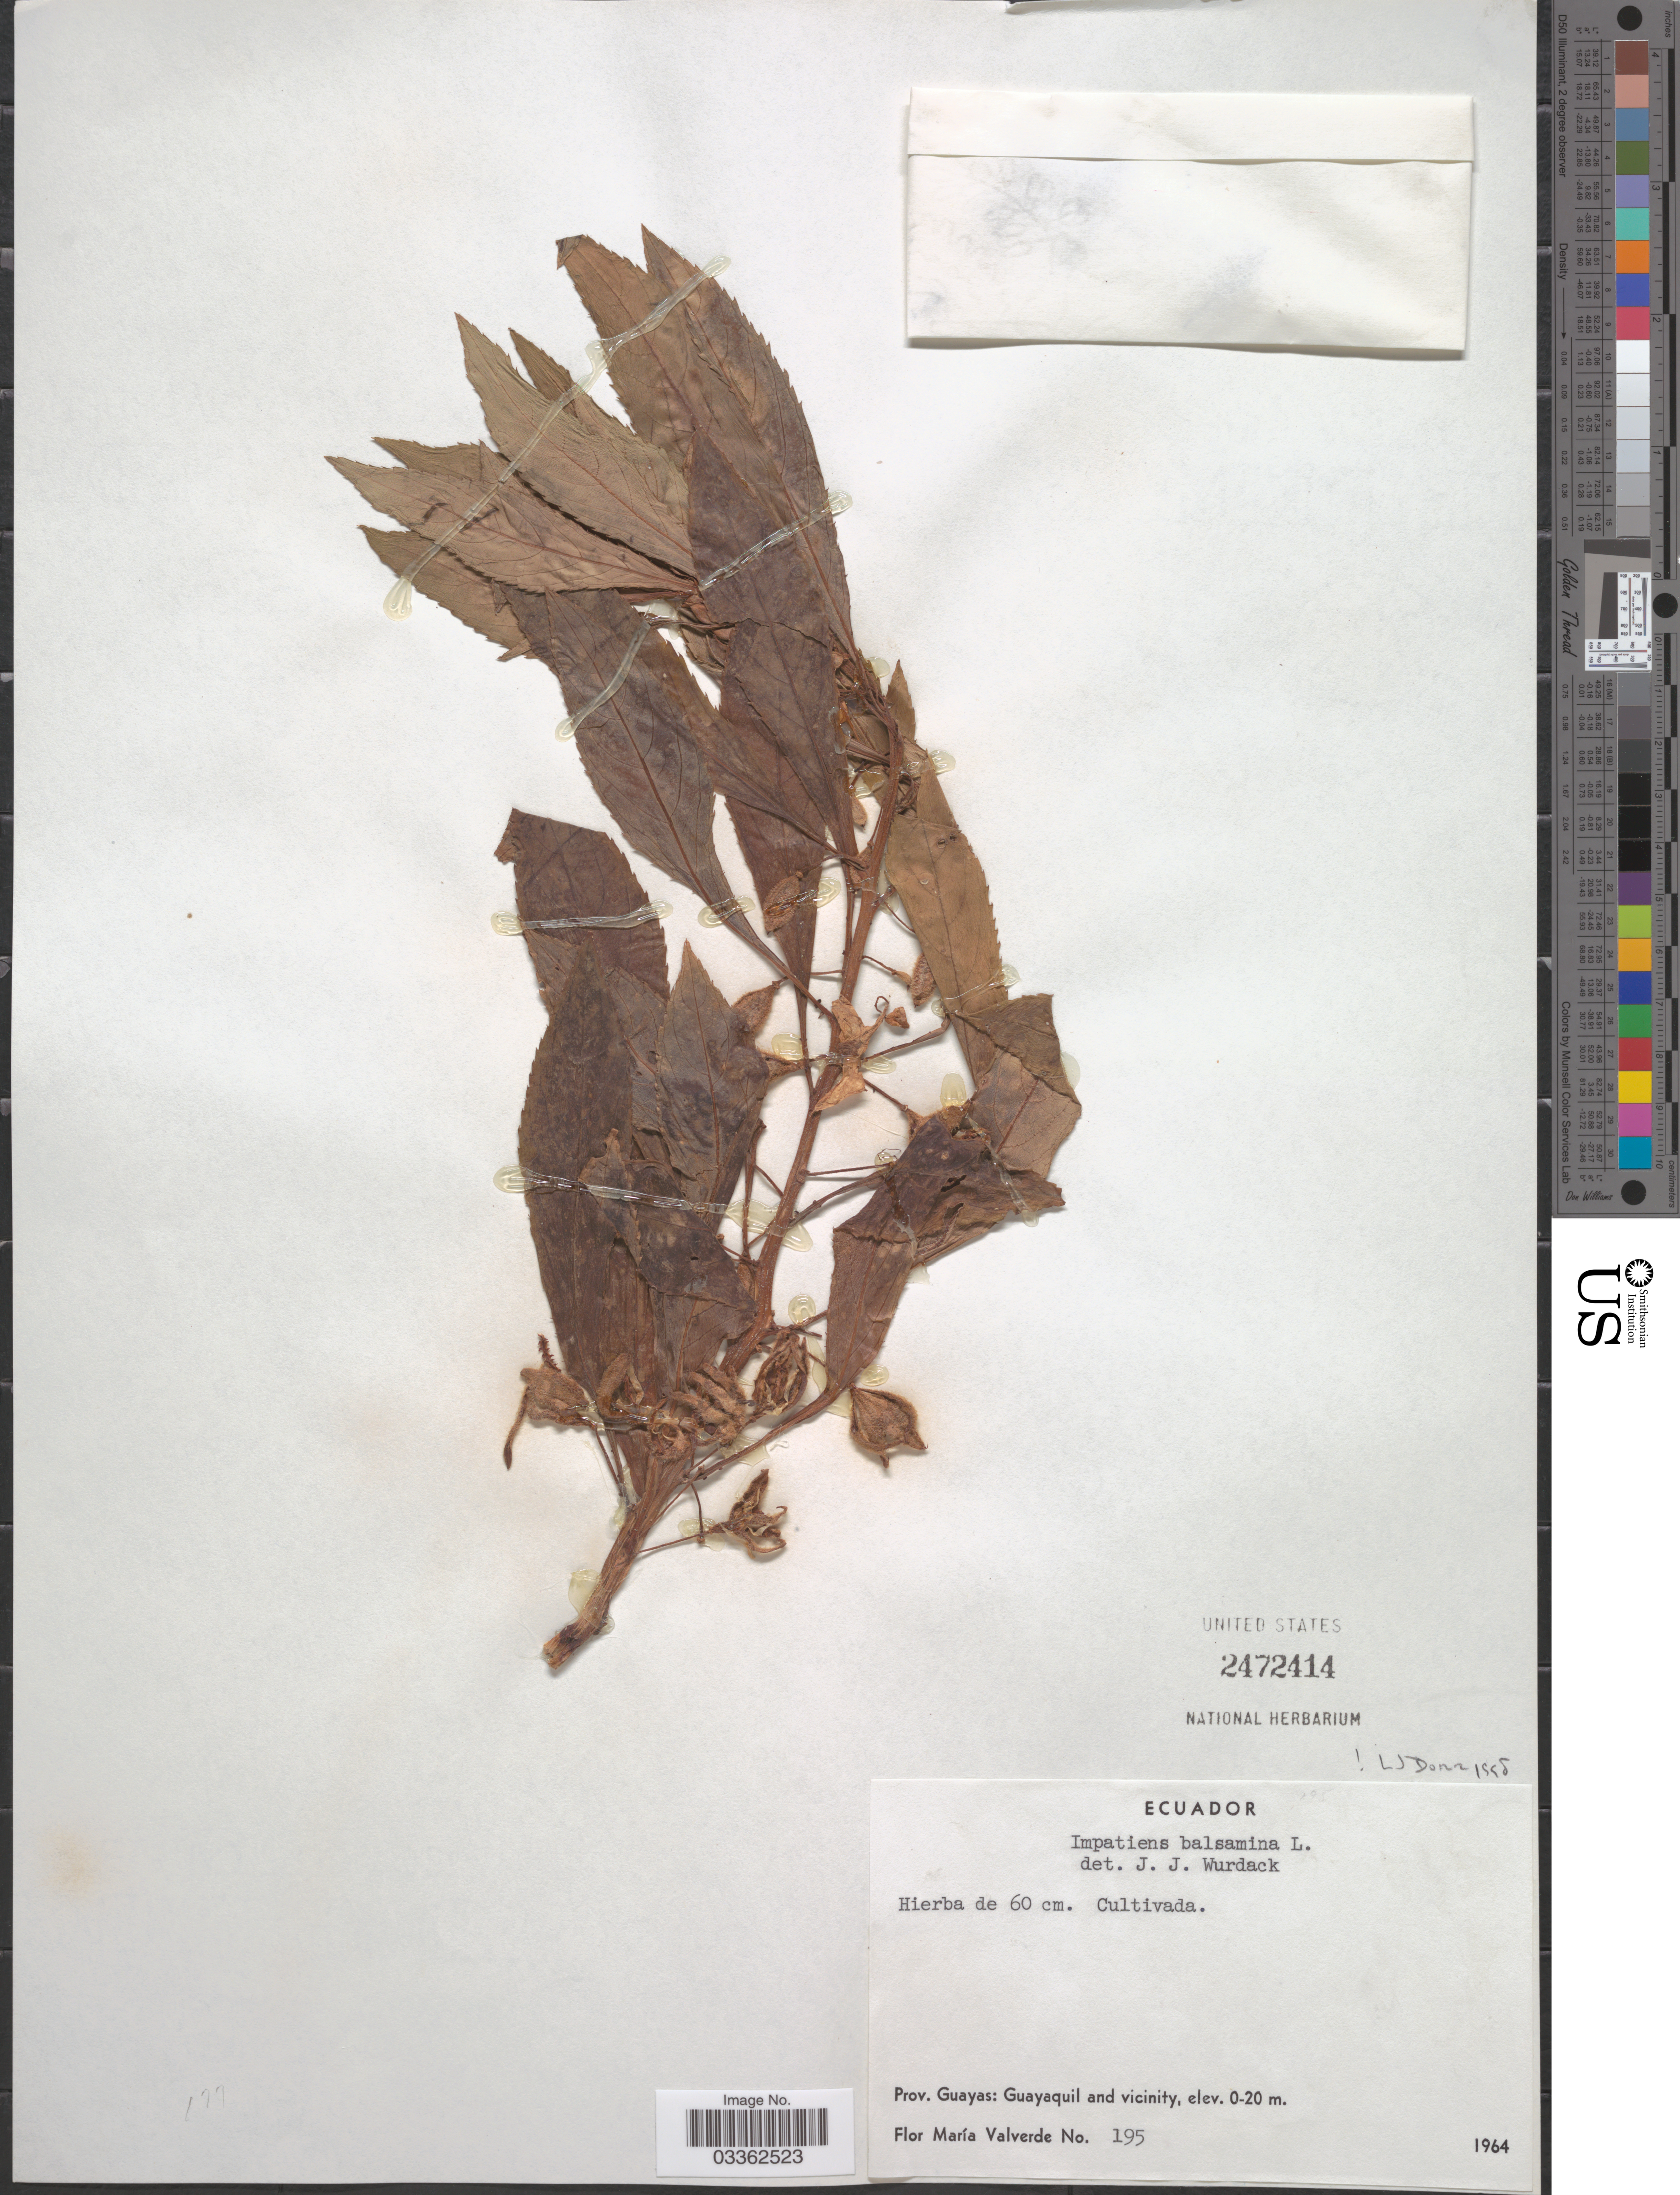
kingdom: Plantae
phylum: Tracheophyta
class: Magnoliopsida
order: Ericales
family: Balsaminaceae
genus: Impatiens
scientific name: Impatiens balsamina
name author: L.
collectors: F. M. Valverde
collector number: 195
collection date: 1964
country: Ecuador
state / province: Guayas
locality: Guayaquil and vicinity.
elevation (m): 0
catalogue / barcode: US 2472414